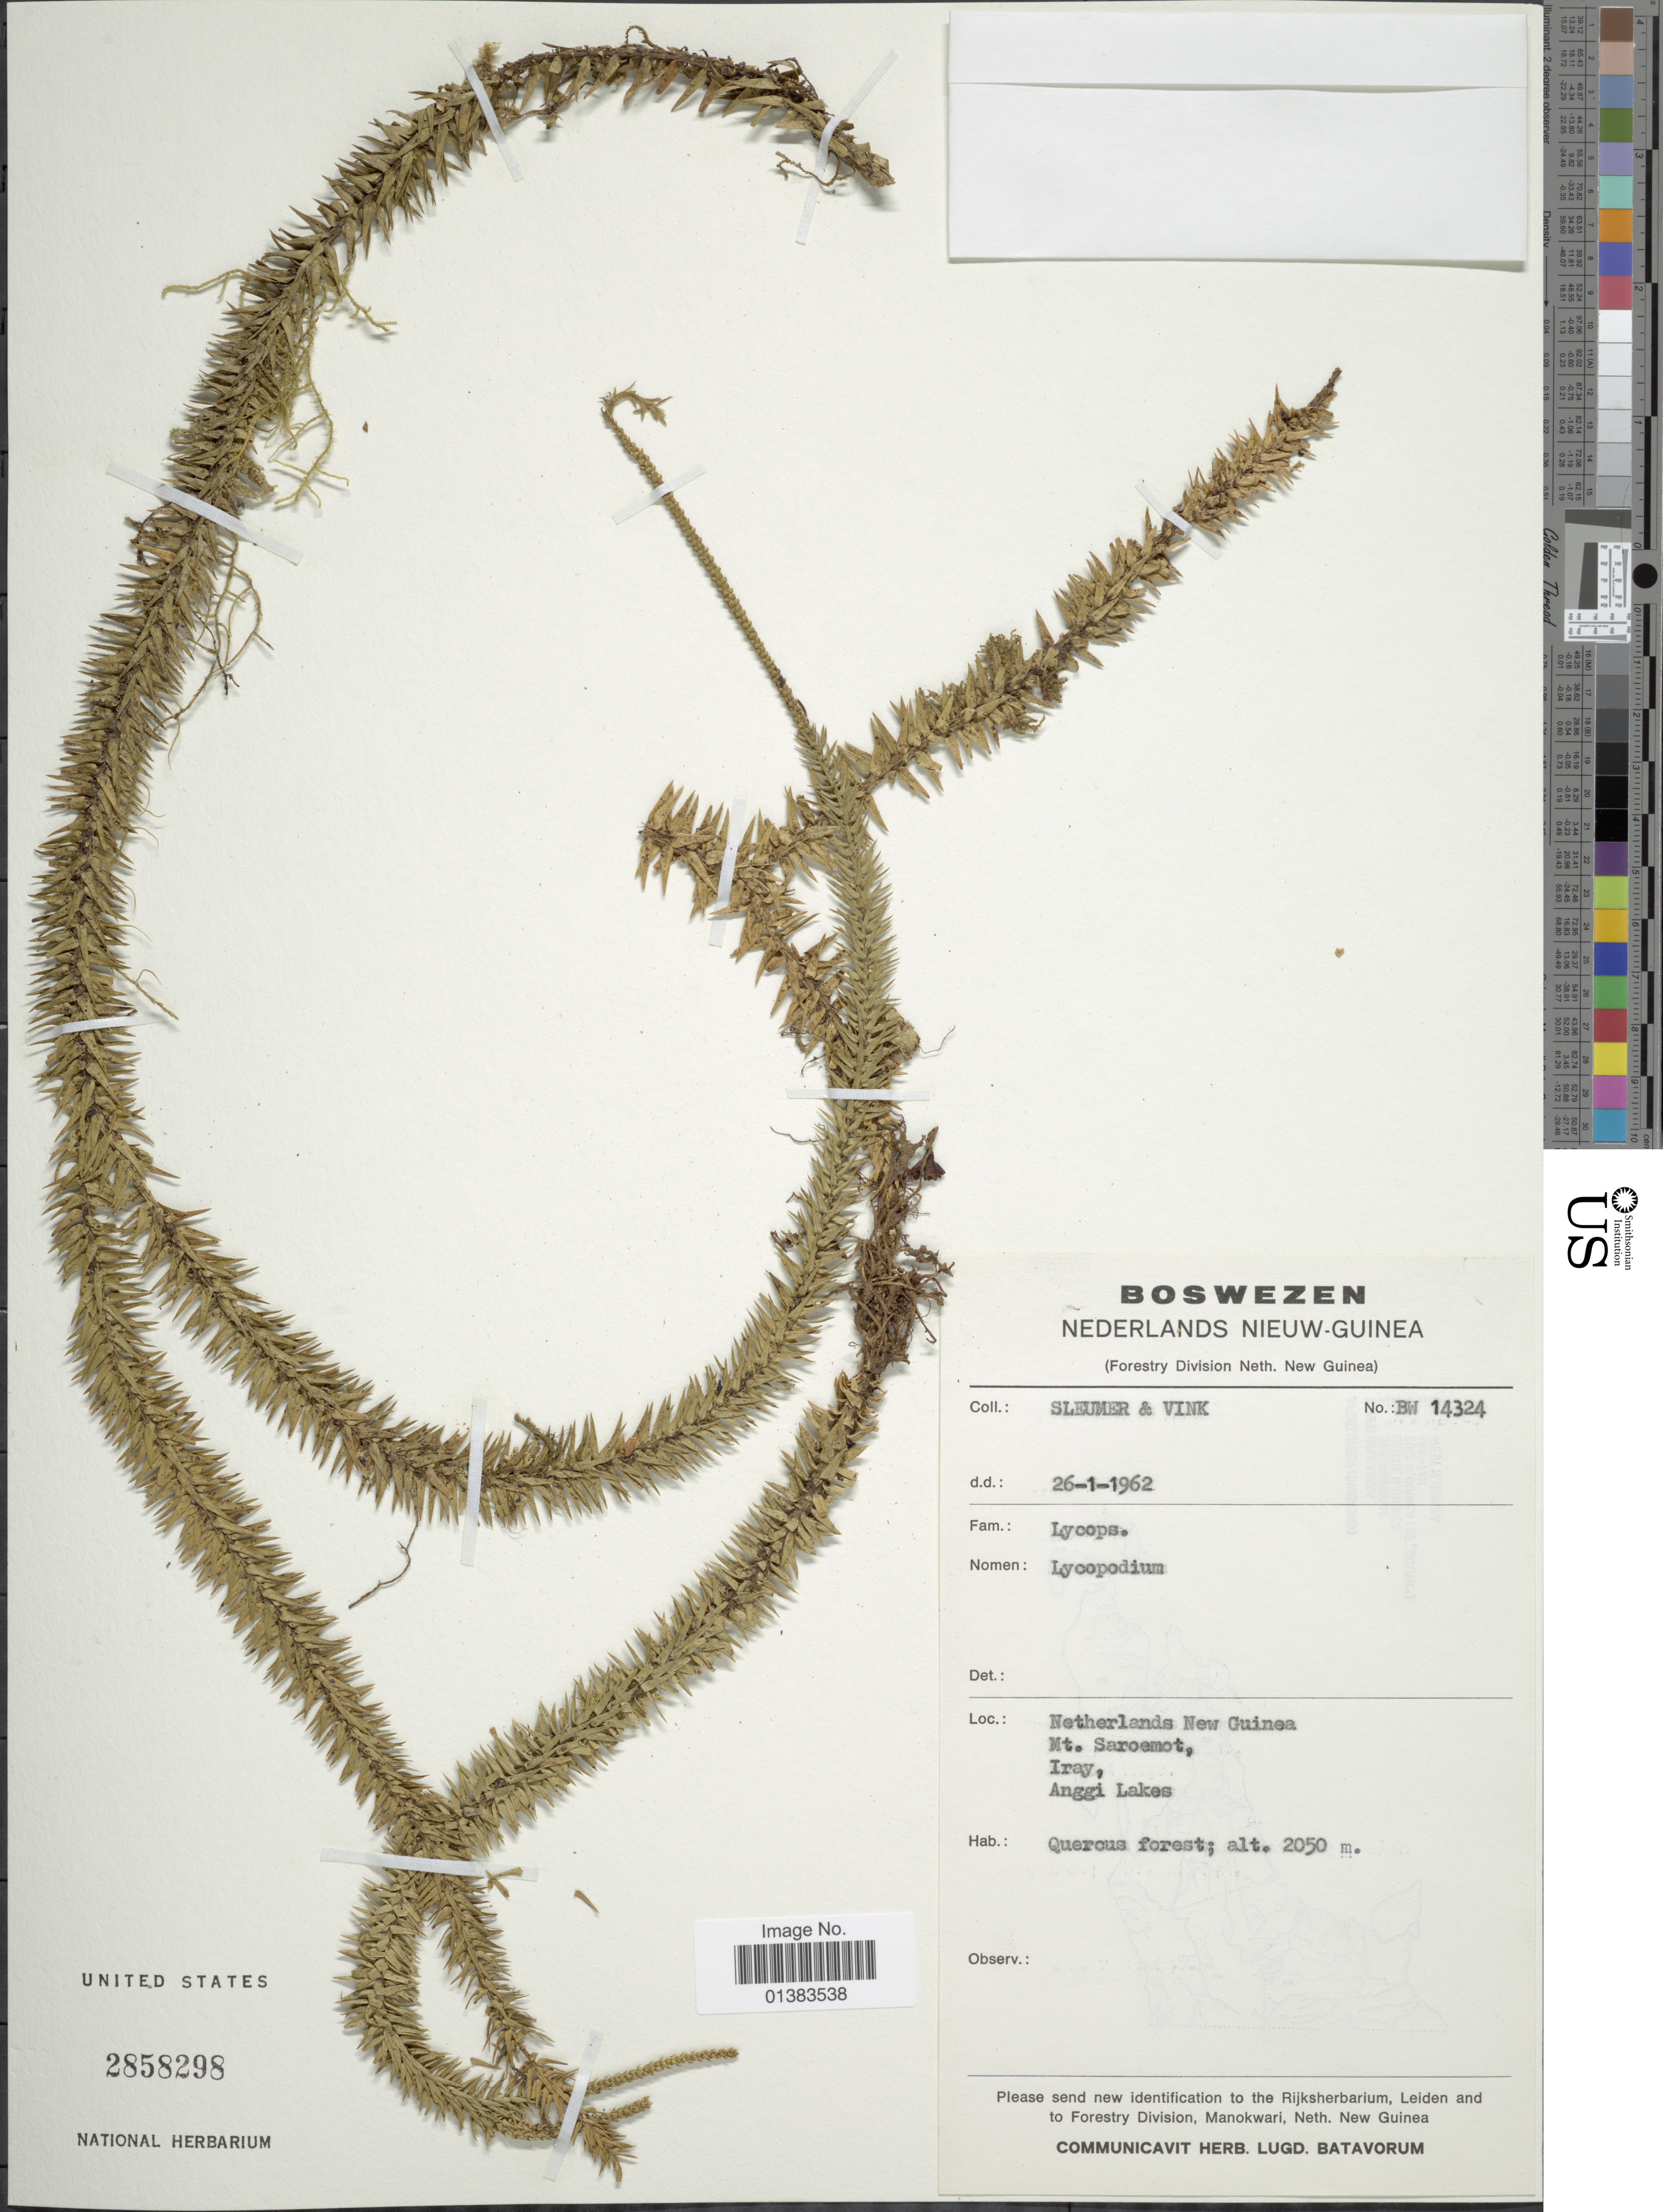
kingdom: Plantae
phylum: Tracheophyta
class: Lycopodiopsida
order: Lycopodiales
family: Lycopodiaceae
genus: Phlegmariurus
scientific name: Phlegmariurus hellwigii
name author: (Warb.) A. R. Field & Bostock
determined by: Field, A. R.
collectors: Sleumer & -. Vink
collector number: BW 14324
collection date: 1962-01-26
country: Indonesia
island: New Guinea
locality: Netherlands New Guinea, Mt. Saroemot, Iray, Anggi Lakes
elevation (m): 2050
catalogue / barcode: US 2858298